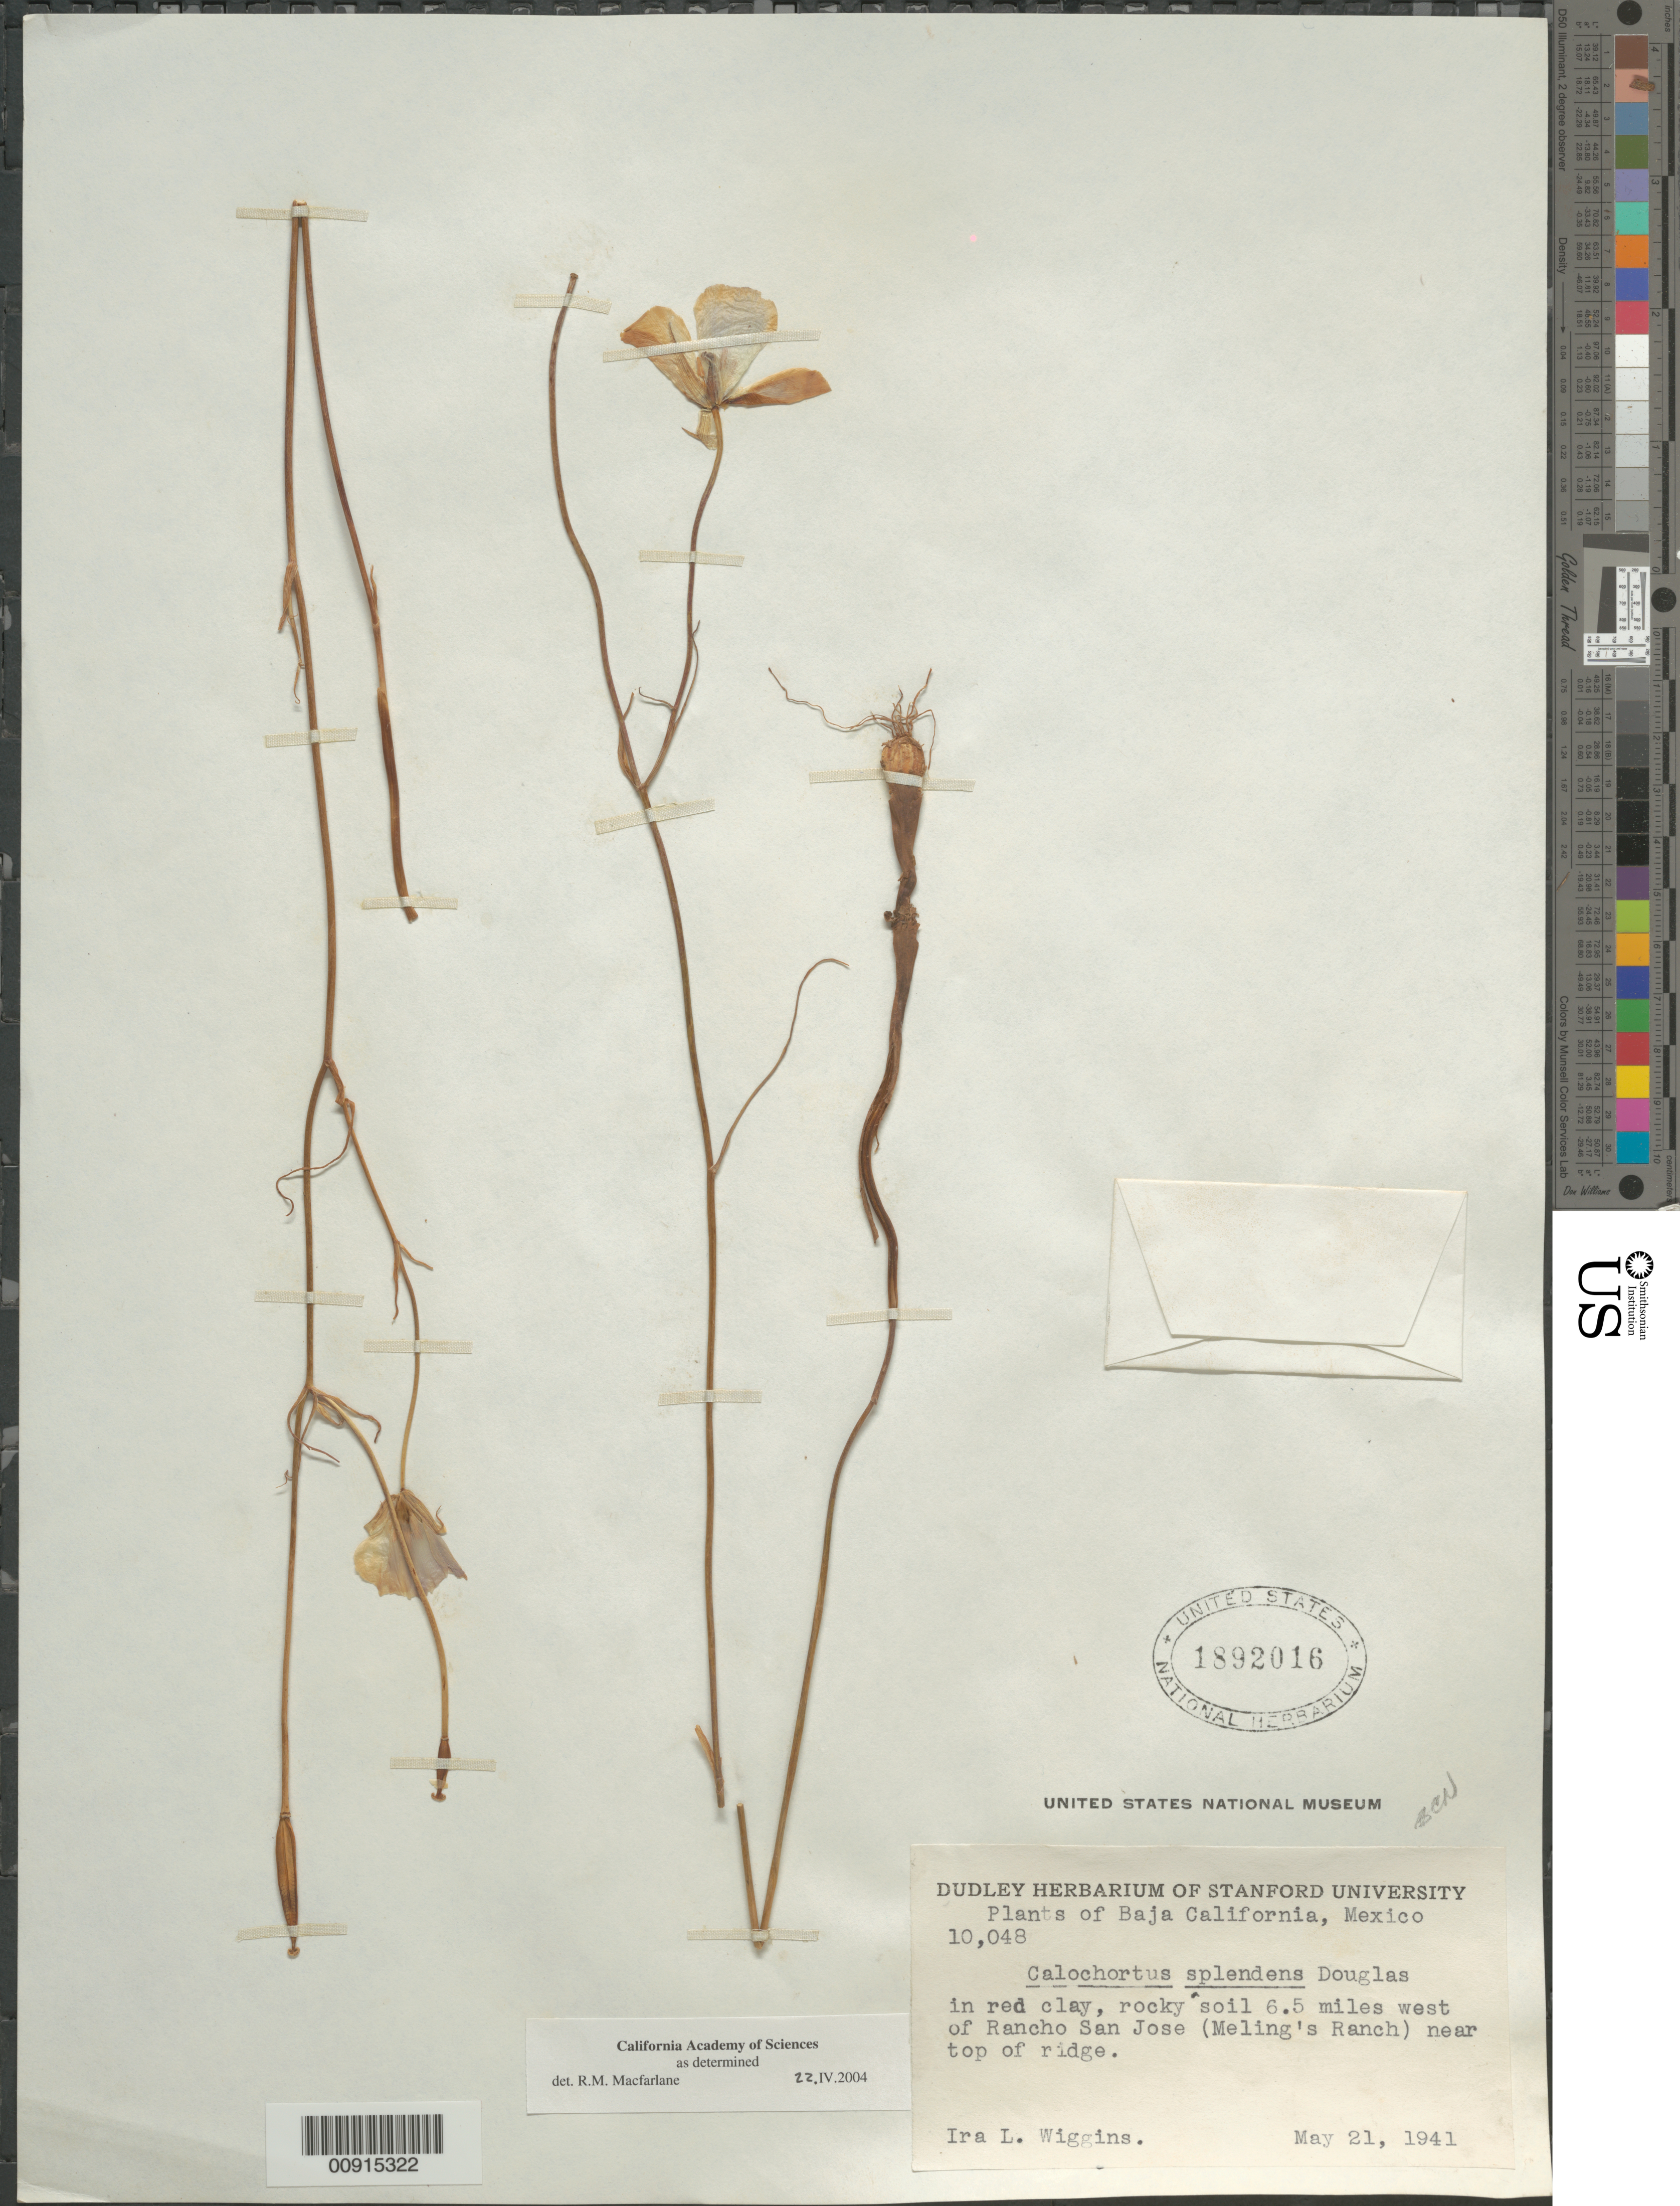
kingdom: Plantae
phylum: Tracheophyta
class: Liliopsida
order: Liliales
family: Liliaceae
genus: Calochortus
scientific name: Calochortus splendens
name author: Douglas ex Benth.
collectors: I. L. Wiggins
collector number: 10048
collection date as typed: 21 May 1941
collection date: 1941-05-21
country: Mexico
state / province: Baja California Norte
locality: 6.5 miles west of Rancho San José (Meling's Ranch) near top of ridge. Baja California.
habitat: In red clay, rocky soil. Near top of ridge.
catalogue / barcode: US 1892016